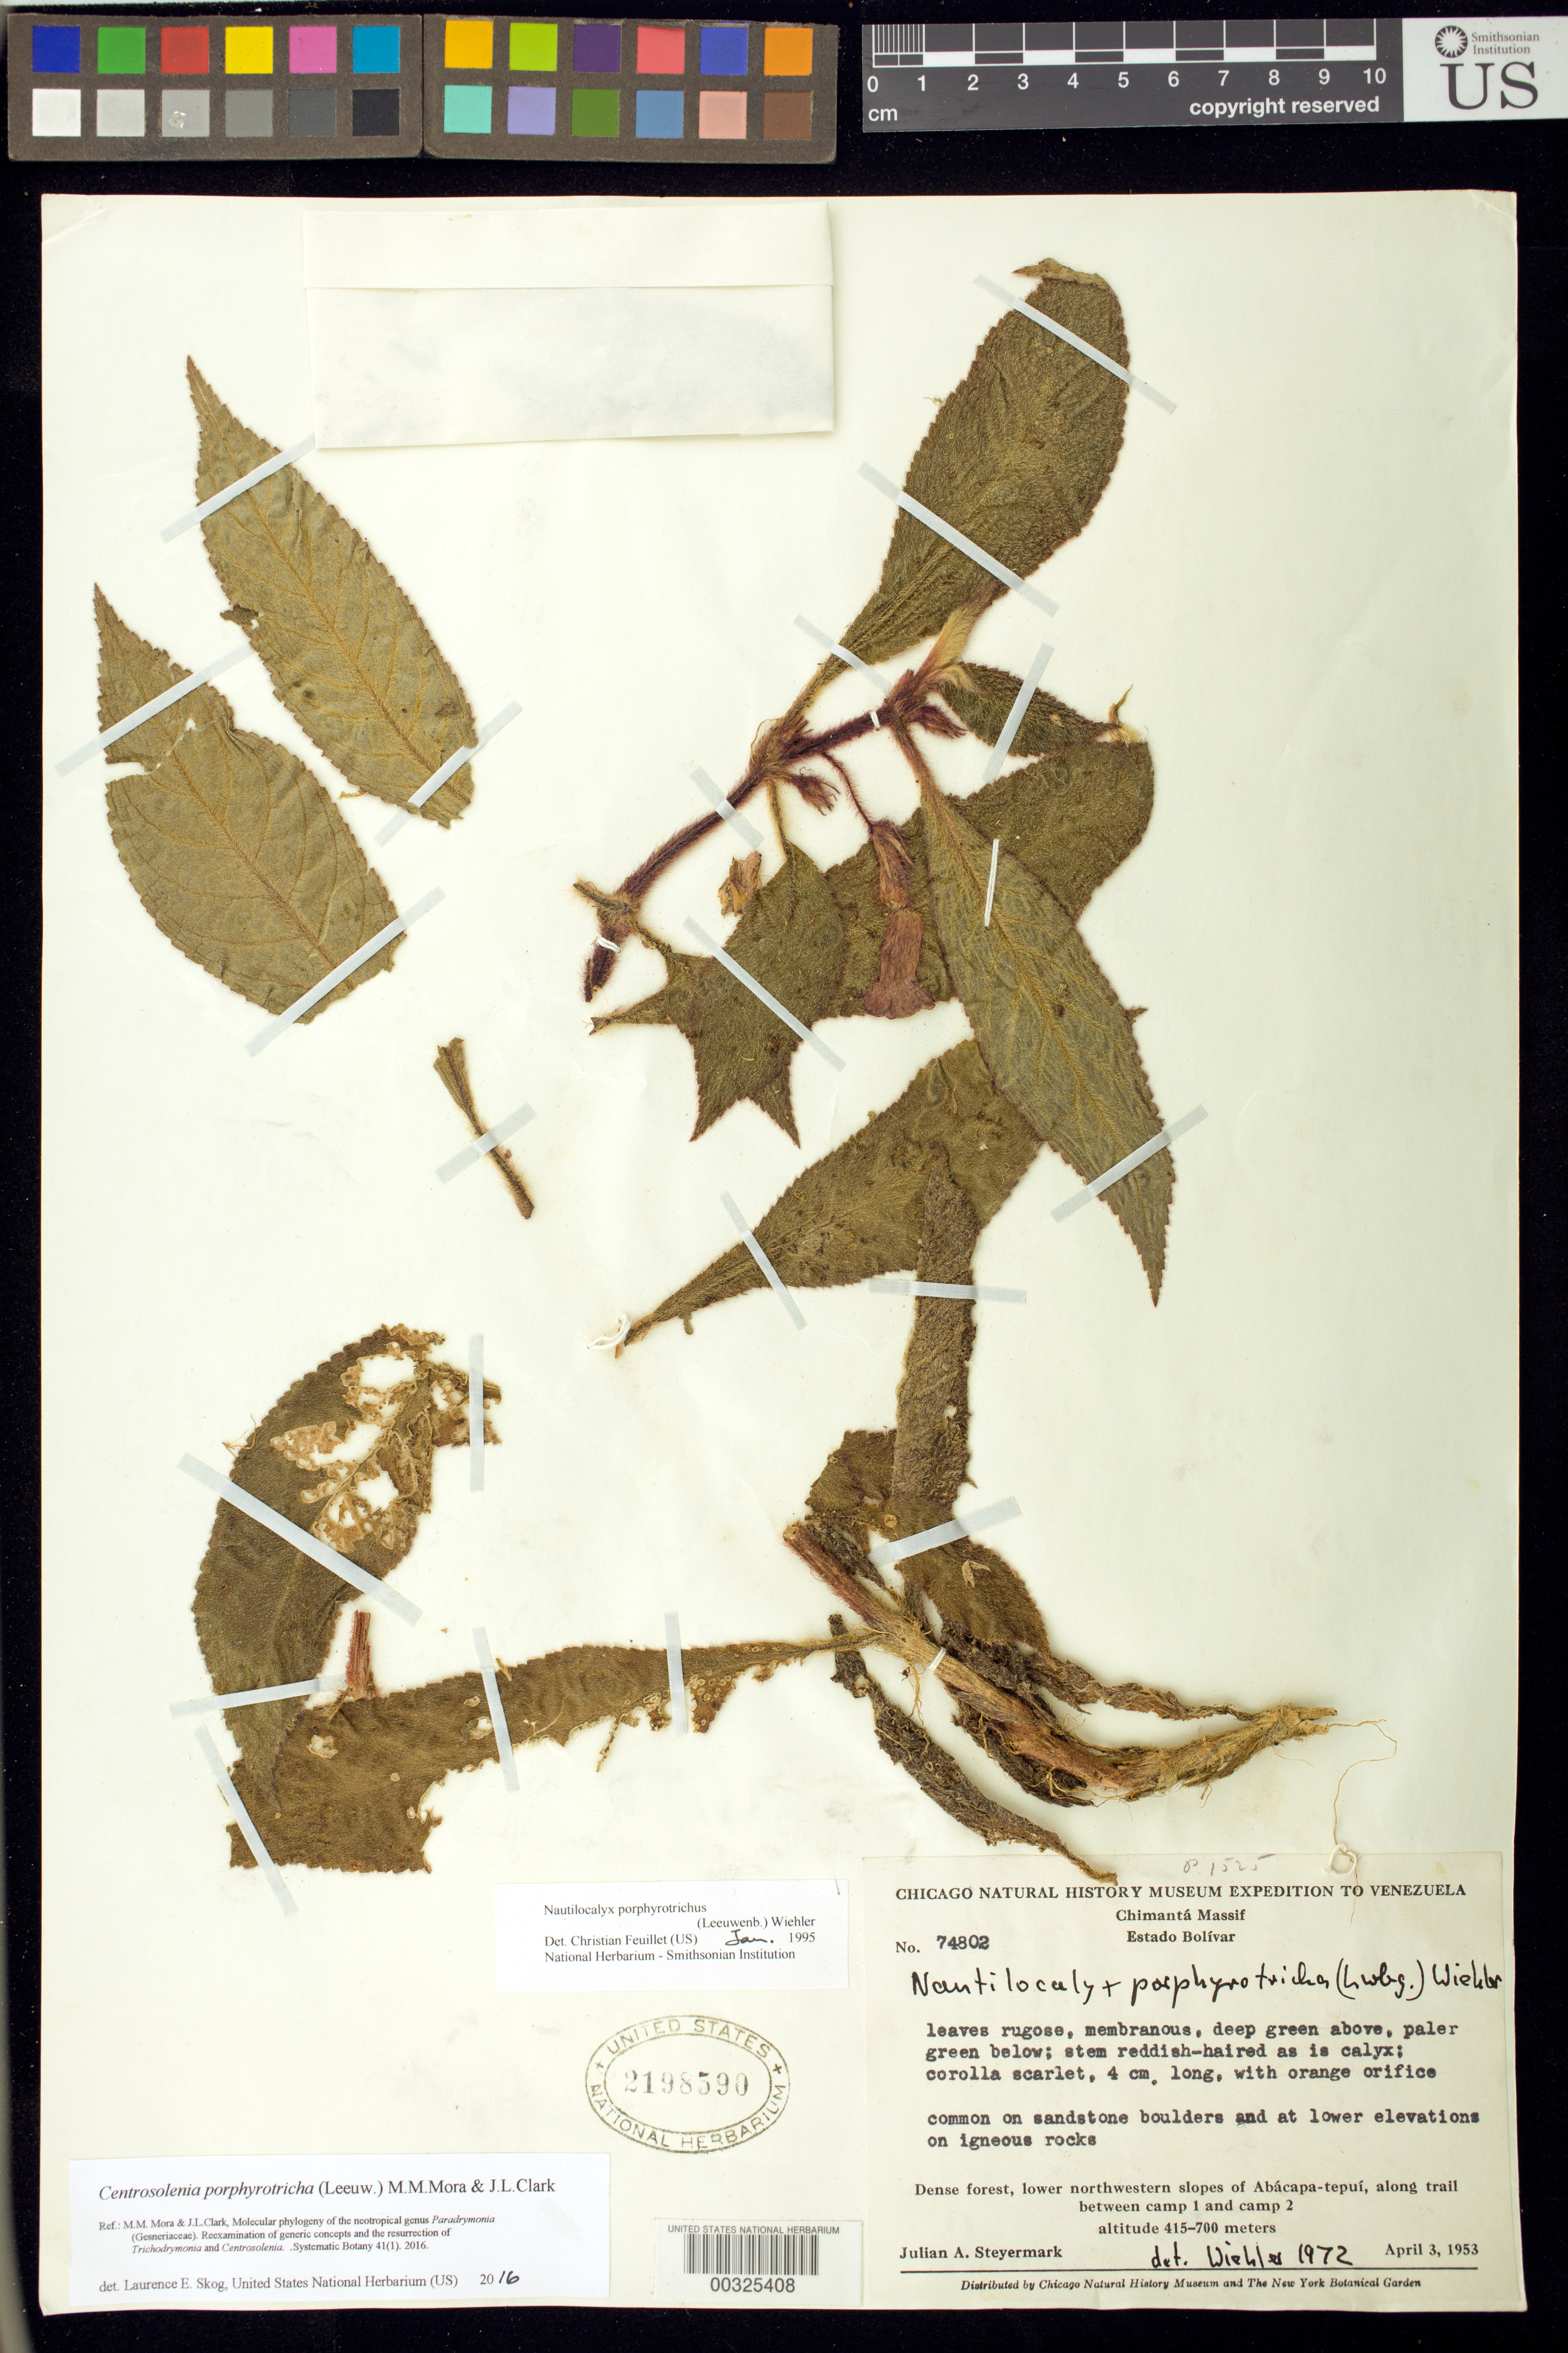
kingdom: Plantae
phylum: Tracheophyta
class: Magnoliopsida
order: Lamiales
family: Gesneriaceae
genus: Centrosolenia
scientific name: Centrosolenia porphyrotricha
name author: (Leeuw.) M.M. Mora & J.L. Clark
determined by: Skog, Laurence E.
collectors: J. Steyermark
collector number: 74802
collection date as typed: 03 Apr 1953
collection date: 1953-04-03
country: Venezuela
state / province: Bolívar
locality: Chimanta Massif, lower northwestern slopes of Abacapa-tepui, along trail between camp 1 and camp 2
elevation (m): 415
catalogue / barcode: US 2198590